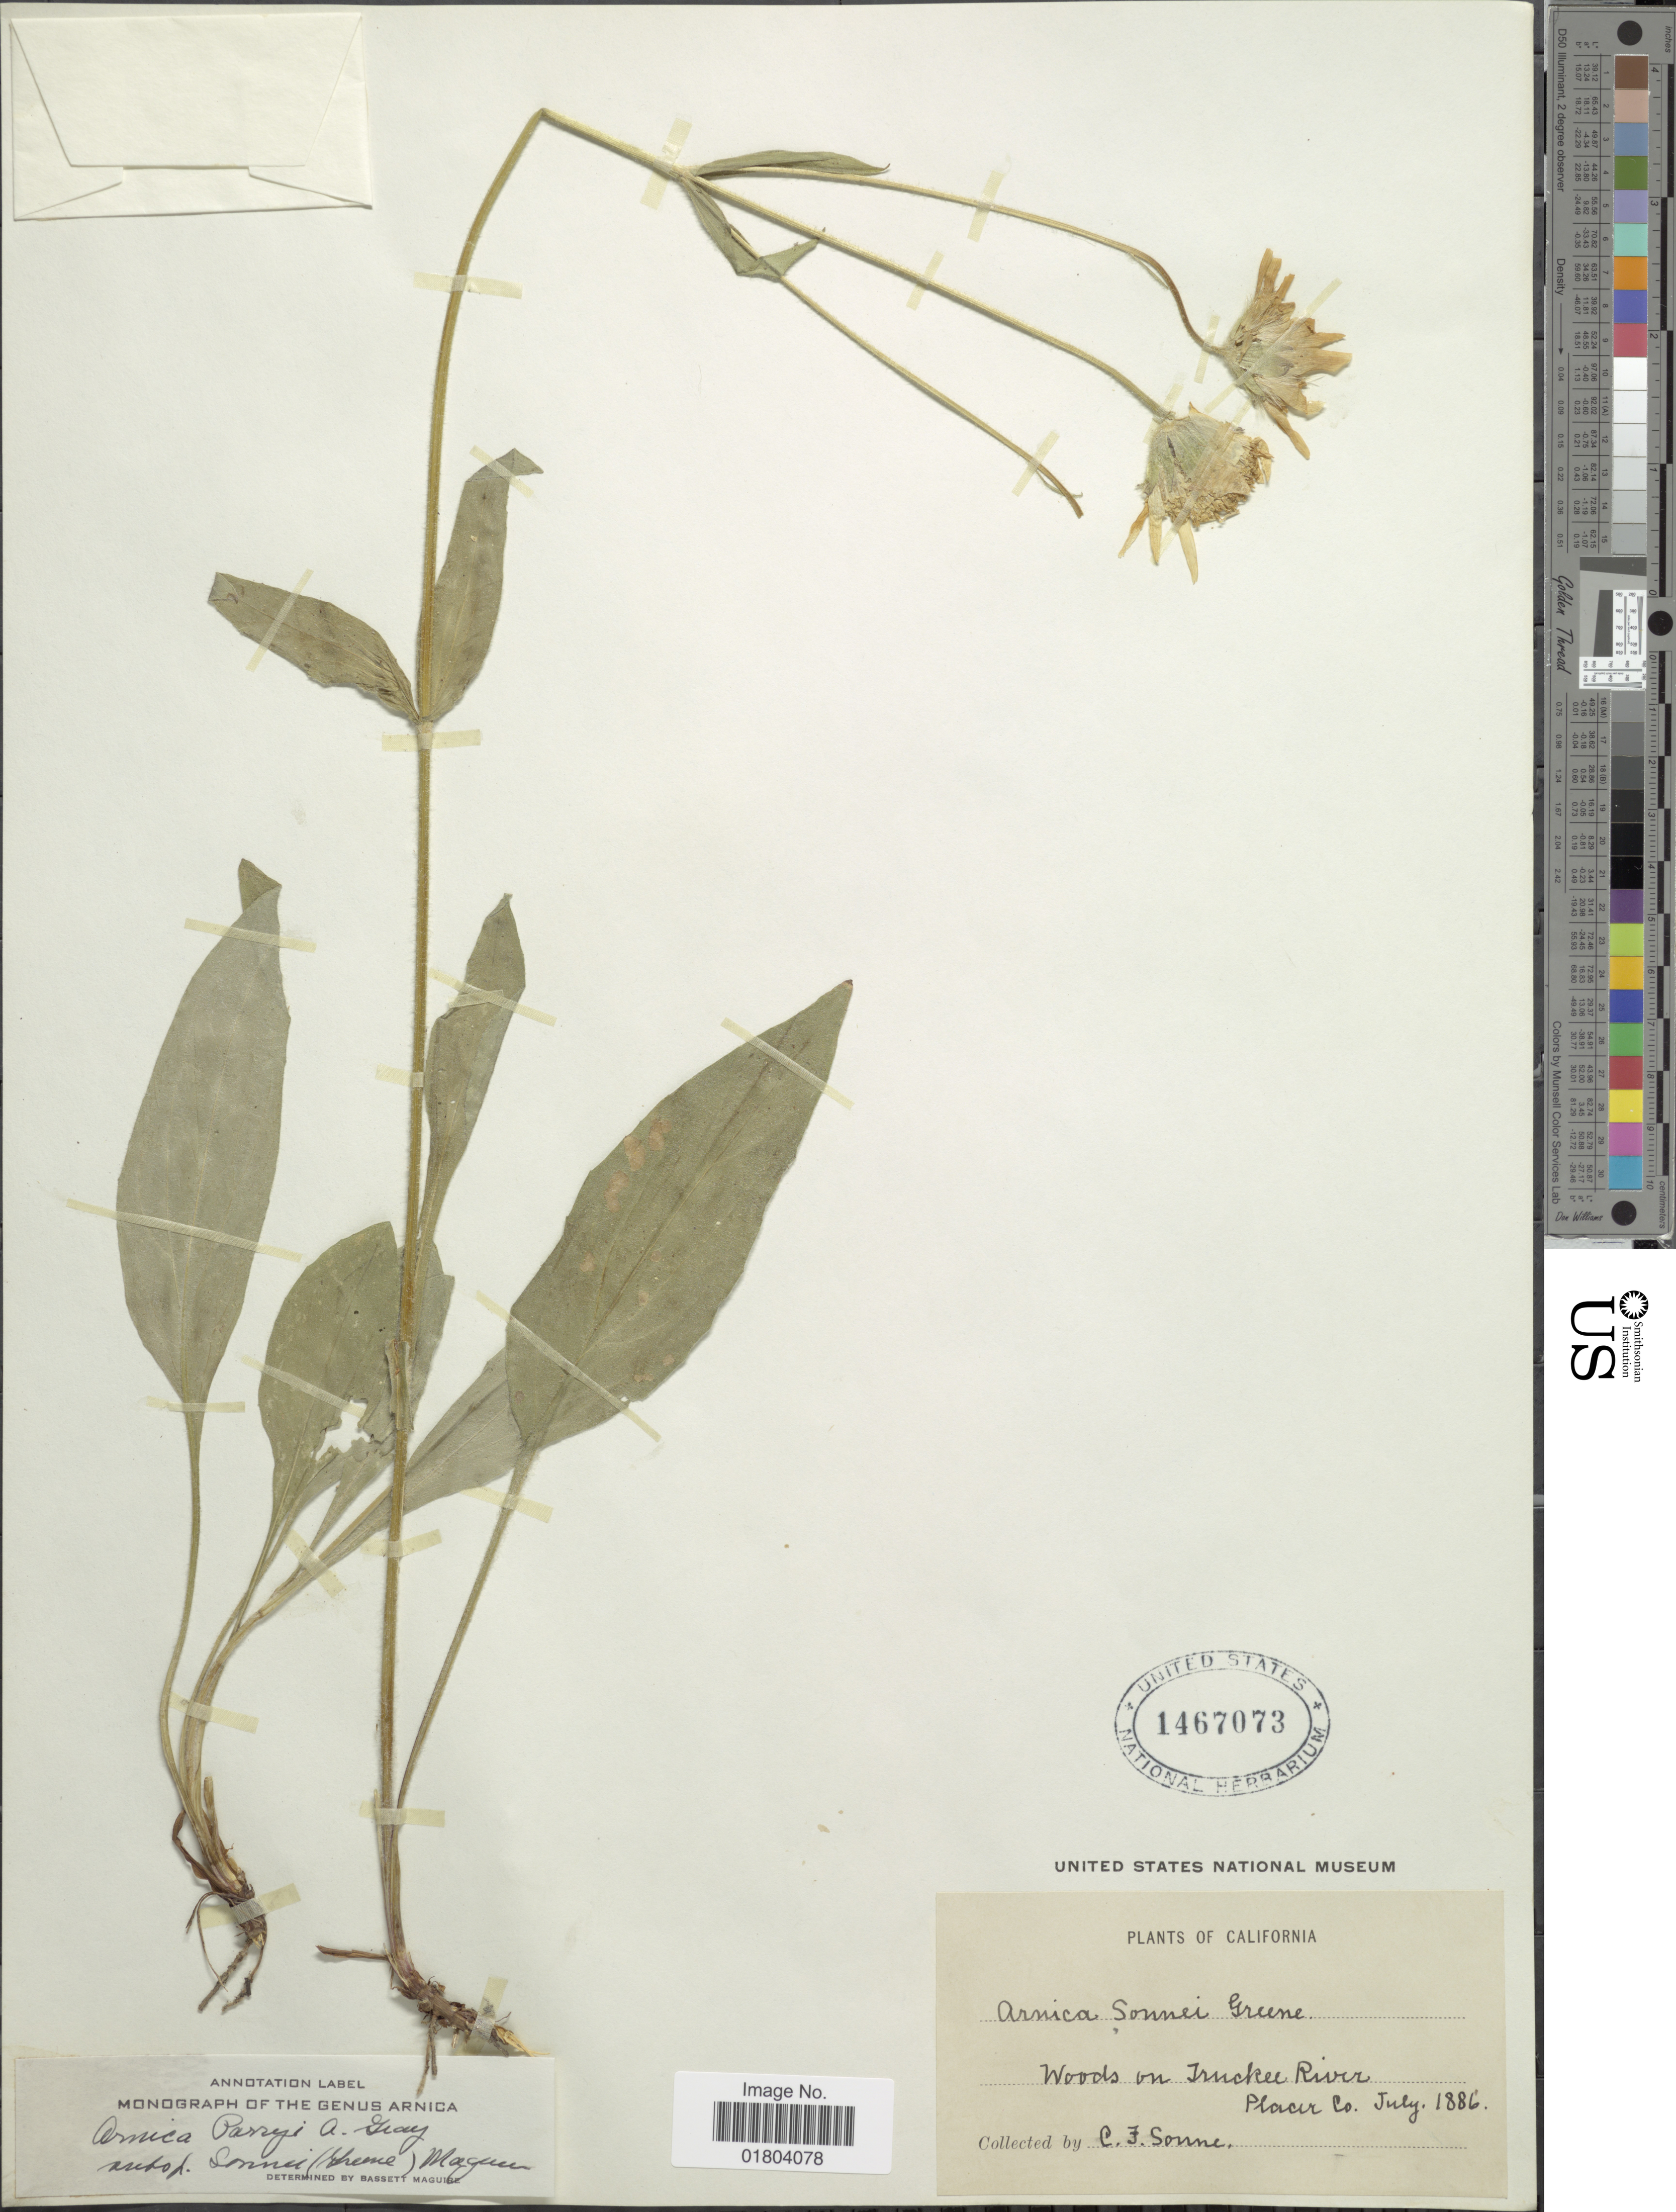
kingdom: Plantae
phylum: Tracheophyta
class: Magnoliopsida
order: Asterales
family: Asteraceae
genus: Arnica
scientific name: Arnica parryi subsp. sonnei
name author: (Greene) Maguire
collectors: C. Sonne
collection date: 1886-07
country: United States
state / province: California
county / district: Placer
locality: Woods on Truckee River, Placer Co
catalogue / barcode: US 1467073